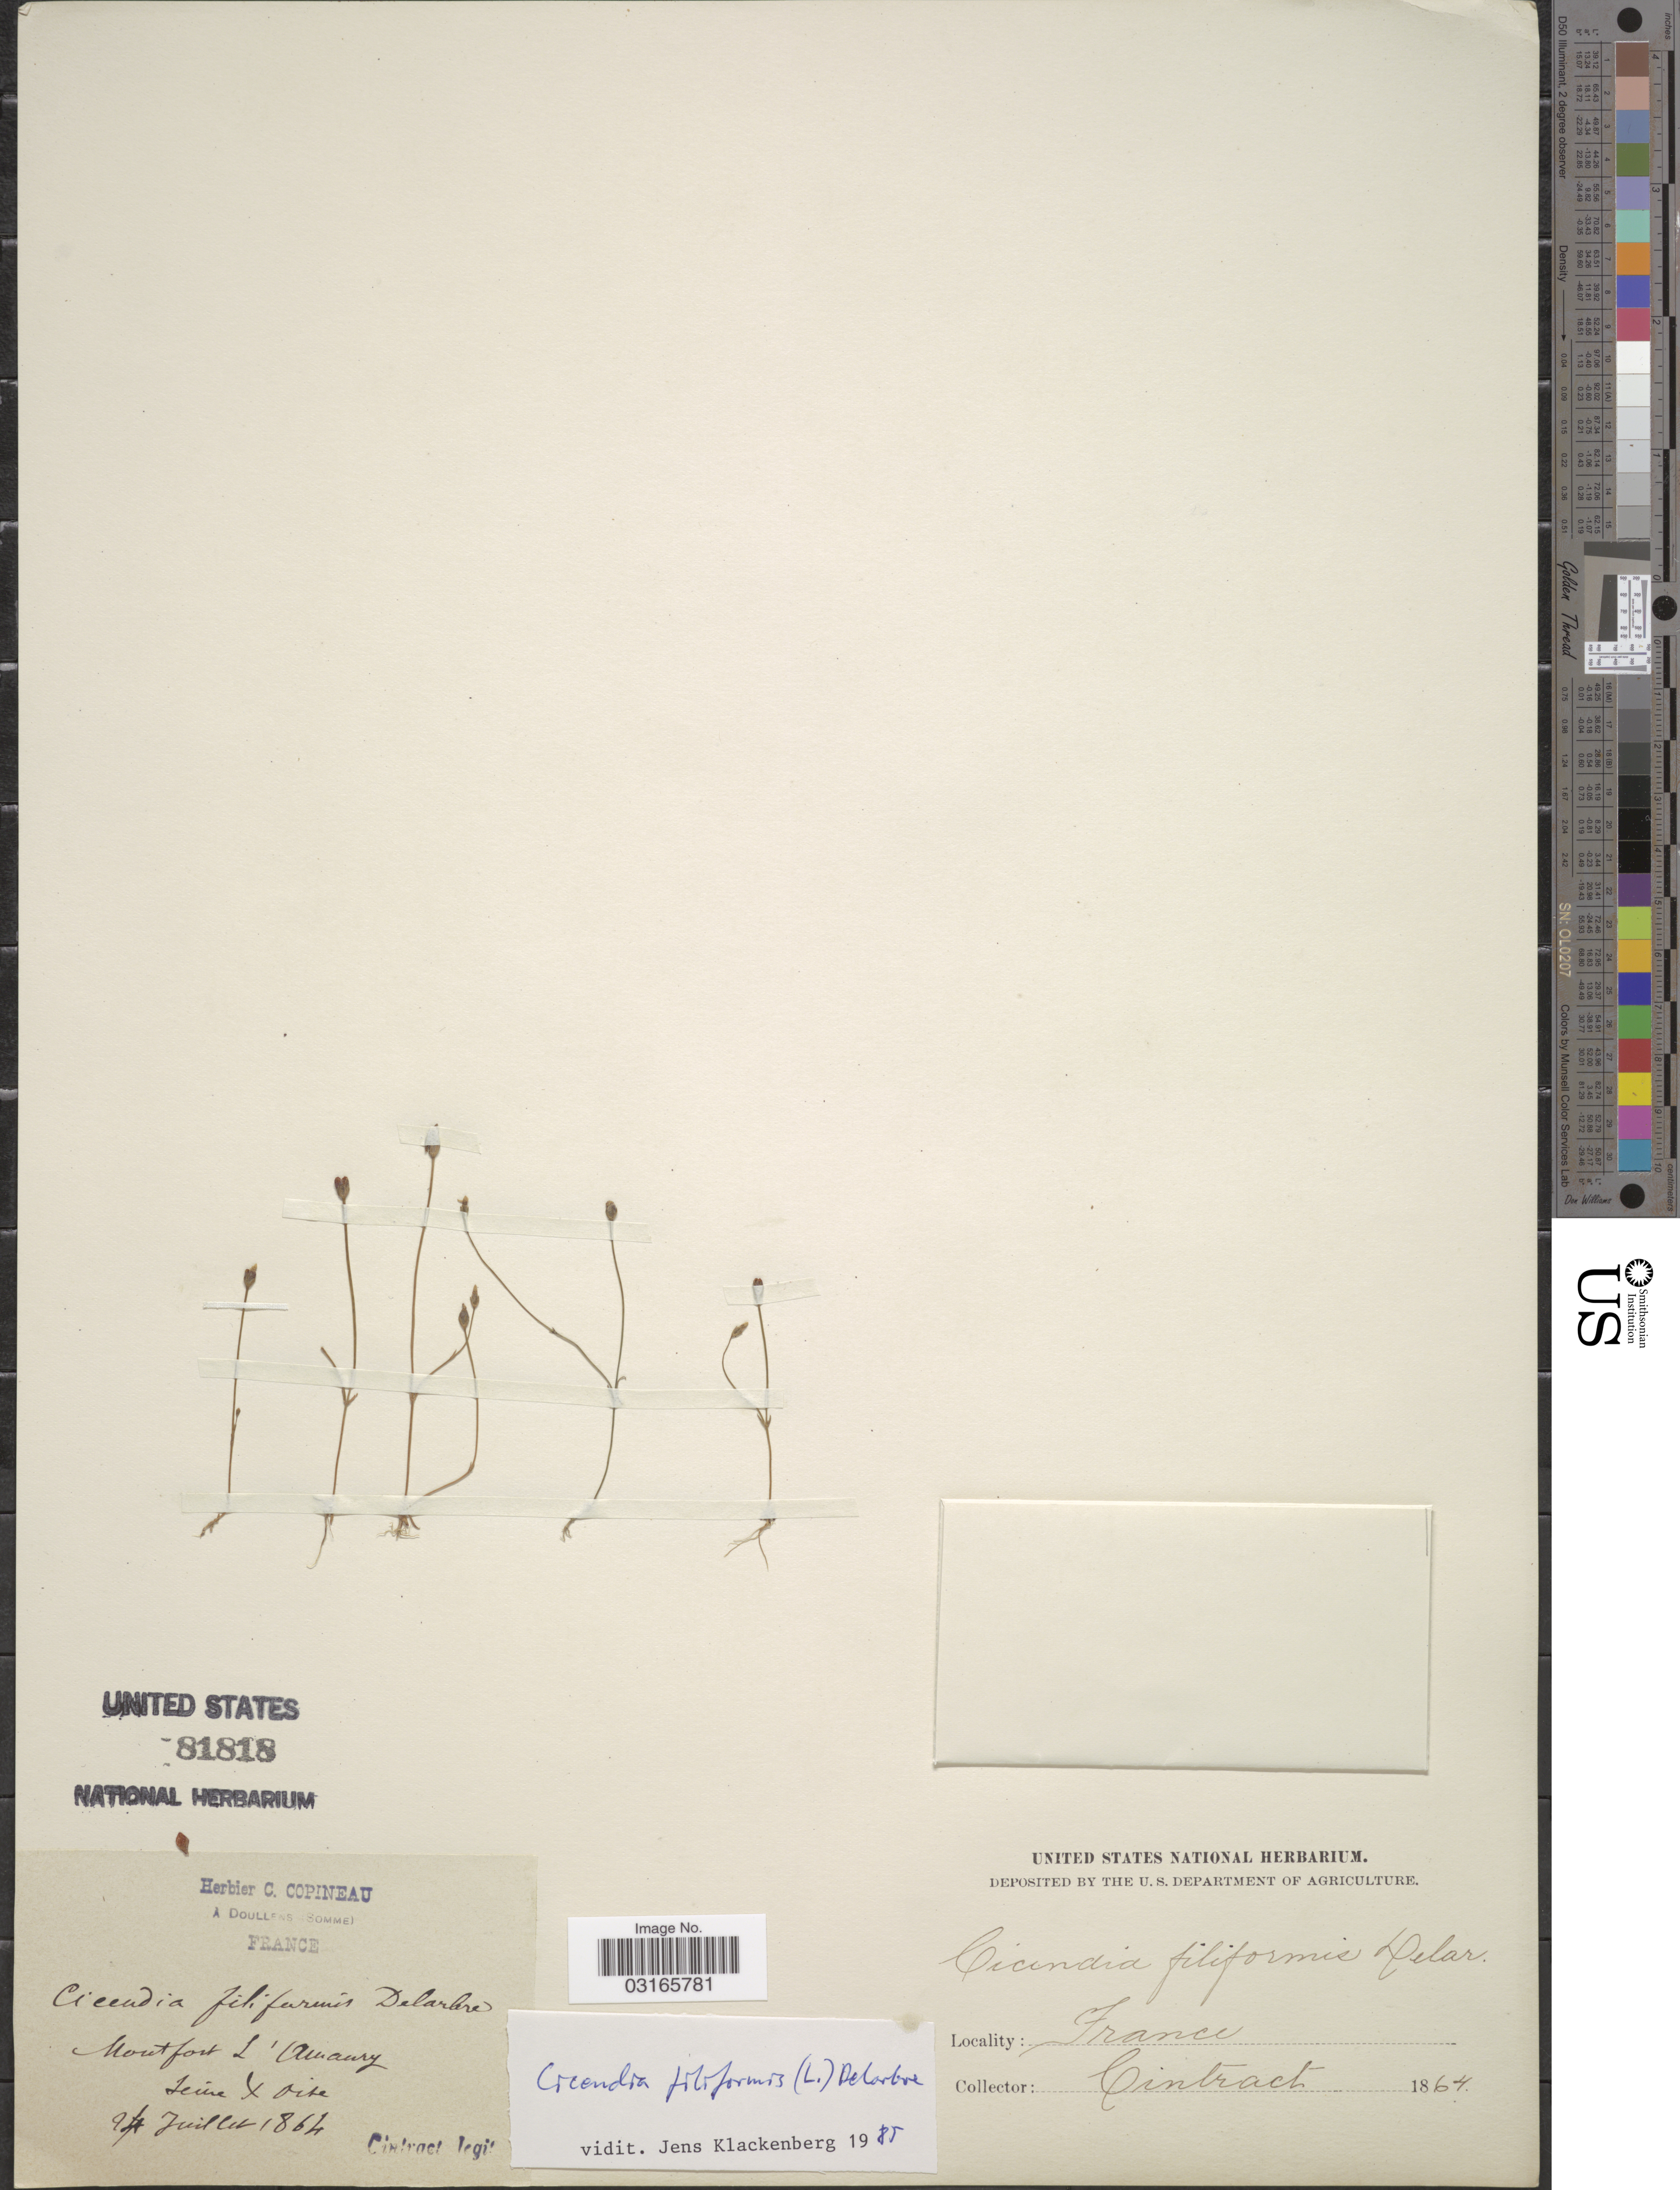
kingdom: Plantae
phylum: Tracheophyta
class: Magnoliopsida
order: Gentianales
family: Gentianaceae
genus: Cicendia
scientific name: Cicendia filiformis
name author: (L.) Delarbre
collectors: Cintract, --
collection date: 1864-07-09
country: France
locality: Mont fort L'Amaury. Seine & Oise.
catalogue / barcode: US 81818